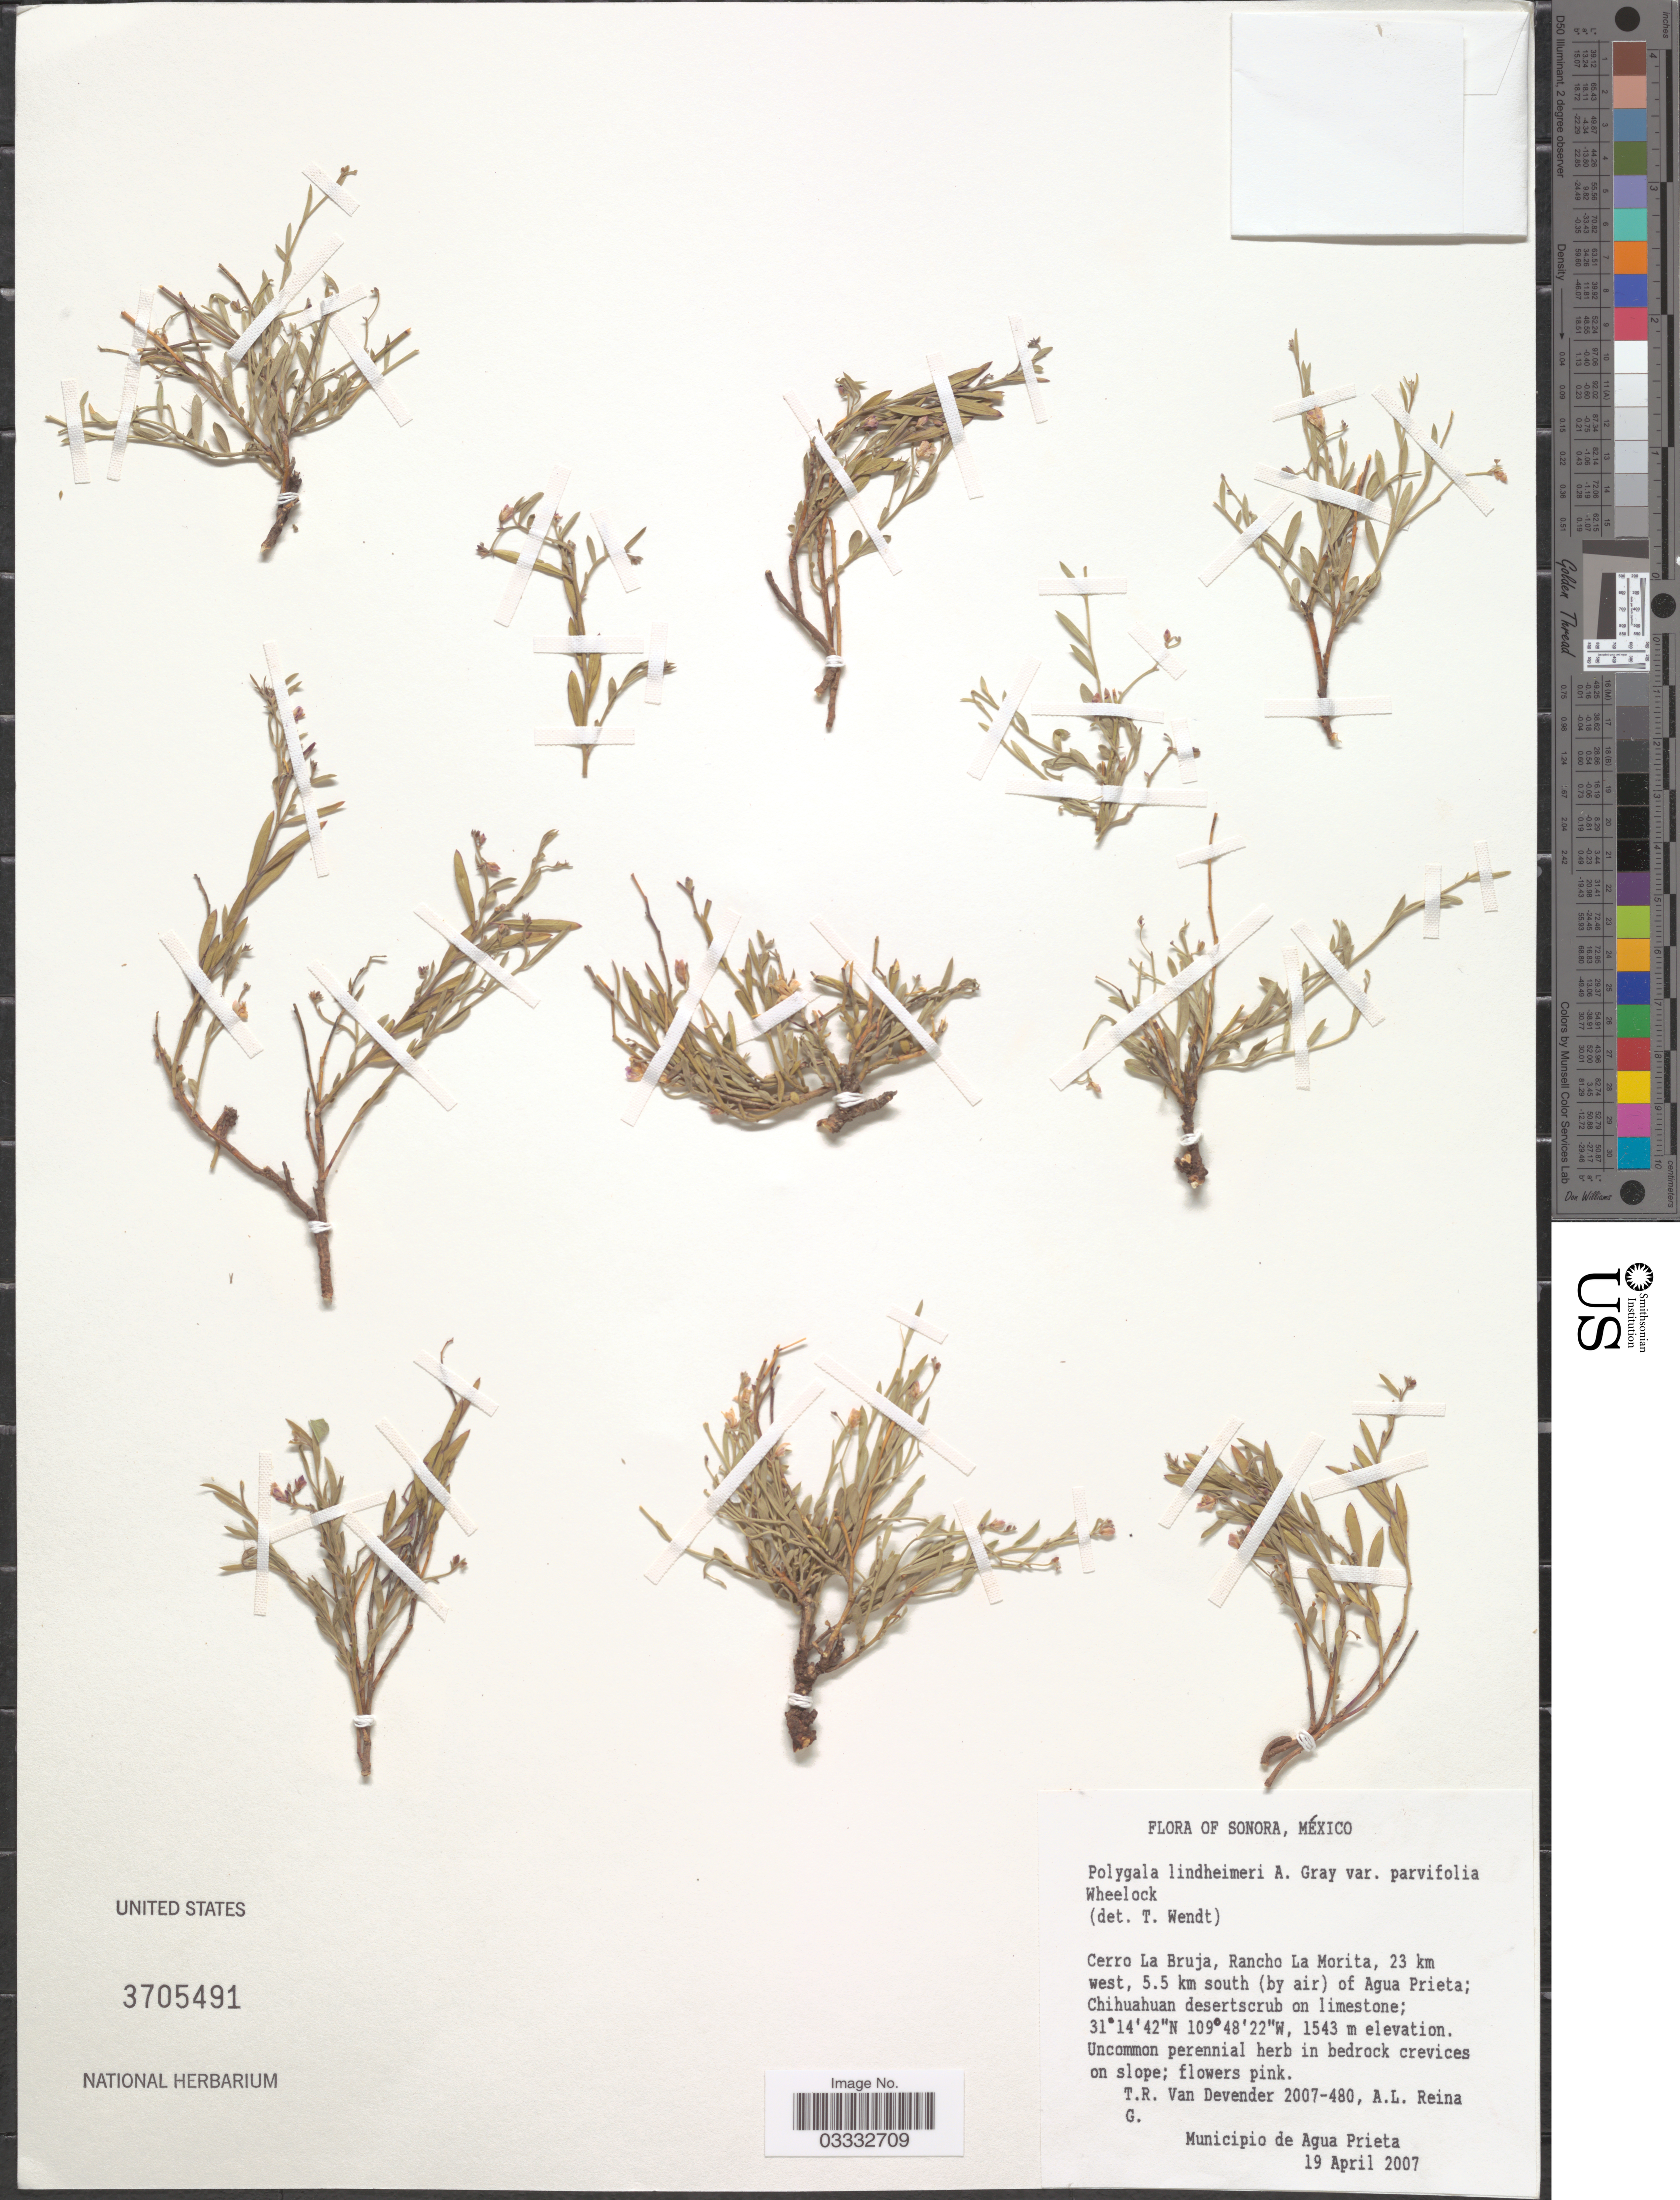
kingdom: Plantae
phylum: Tracheophyta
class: Magnoliopsida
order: Fabales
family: Polygalaceae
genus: Rhinotropis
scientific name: Rhinotropis lindheimeri var. parvifolia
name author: (Wheelock) J.R. Abbott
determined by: Strong, Mark T., (BOT), Smithsonian Institution - National Museum of Natural History (UNITED STATES)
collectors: T. R. Van Devender & A. L. Reina G.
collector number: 2007-480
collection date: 2007-04-19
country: Mexico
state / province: Sonora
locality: Cerro La Bruja, Rancho La Morita, 23 km west, 5.5 km south (by air) of Agua Prieta. Municipio de Agua Prieta.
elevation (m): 1543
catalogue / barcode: US 3705491